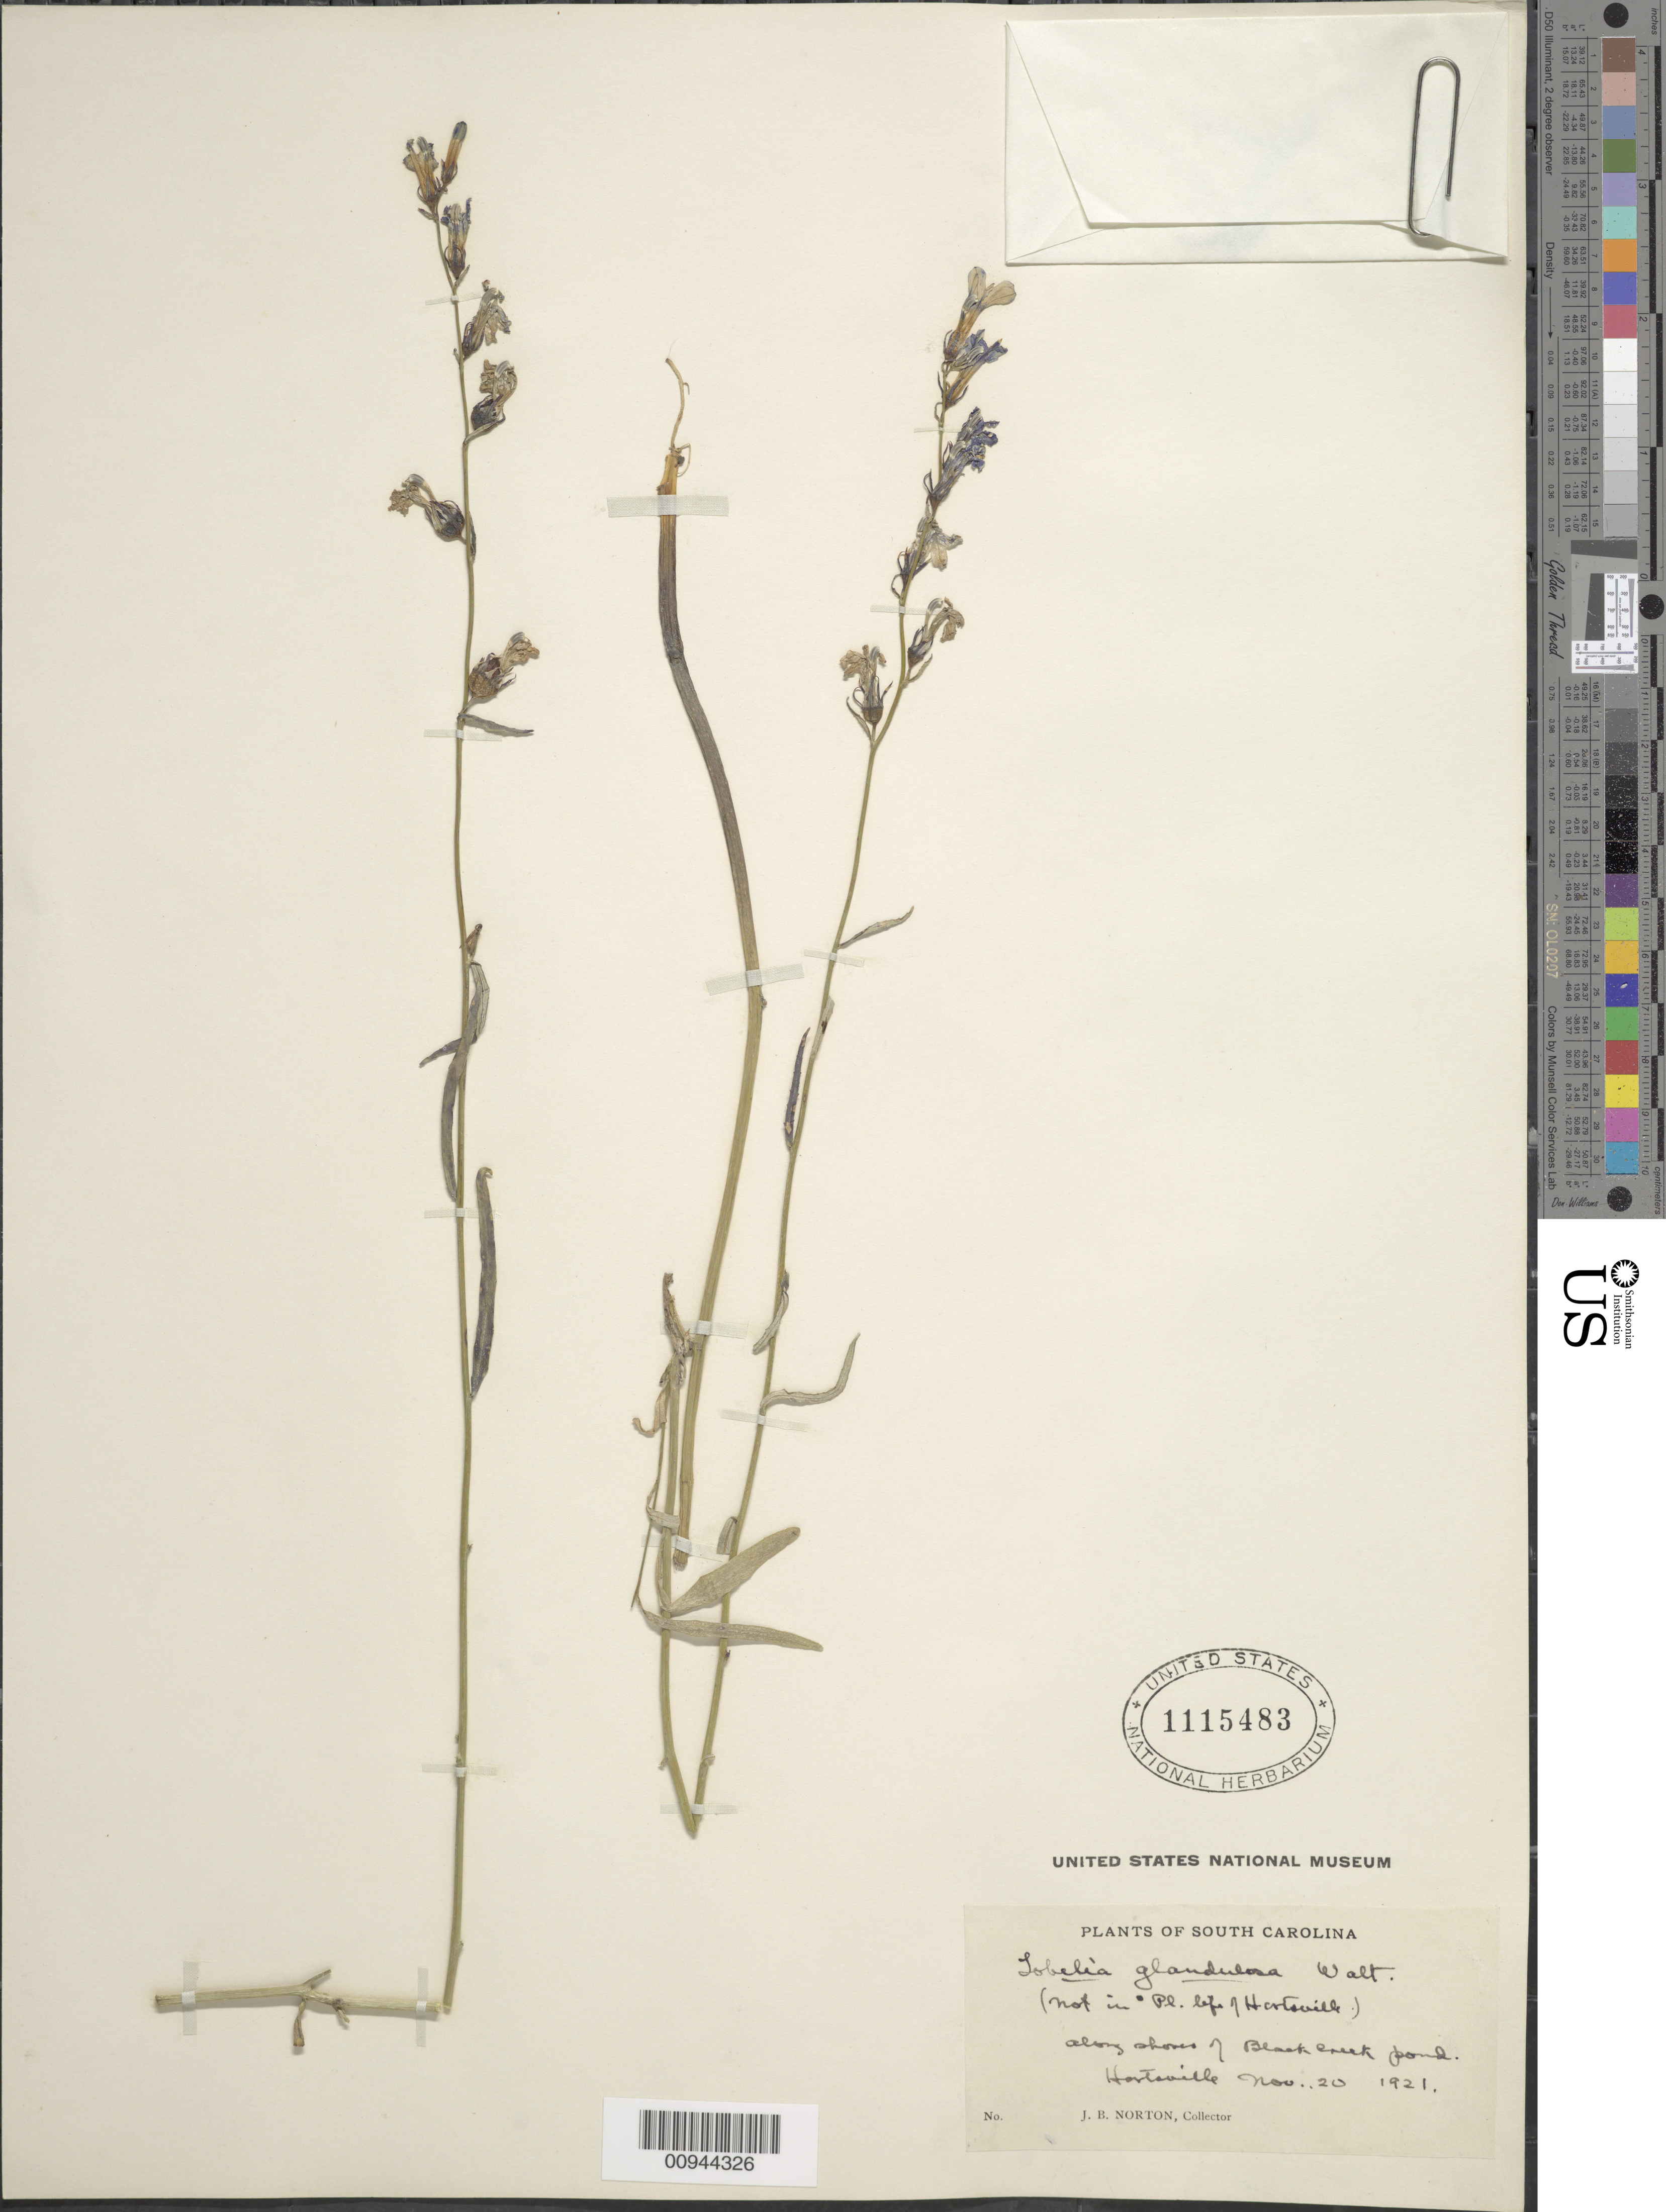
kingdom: Plantae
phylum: Tracheophyta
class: Magnoliopsida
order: Asterales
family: Campanulaceae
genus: Lobelia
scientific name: Lobelia glandulosa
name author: Walter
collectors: J. Norton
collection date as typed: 20 Nov 1921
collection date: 1921-11-20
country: United States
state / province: South Carolina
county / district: Darlington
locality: Hartsville. Black Creek pond.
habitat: along shores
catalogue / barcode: US 1115483